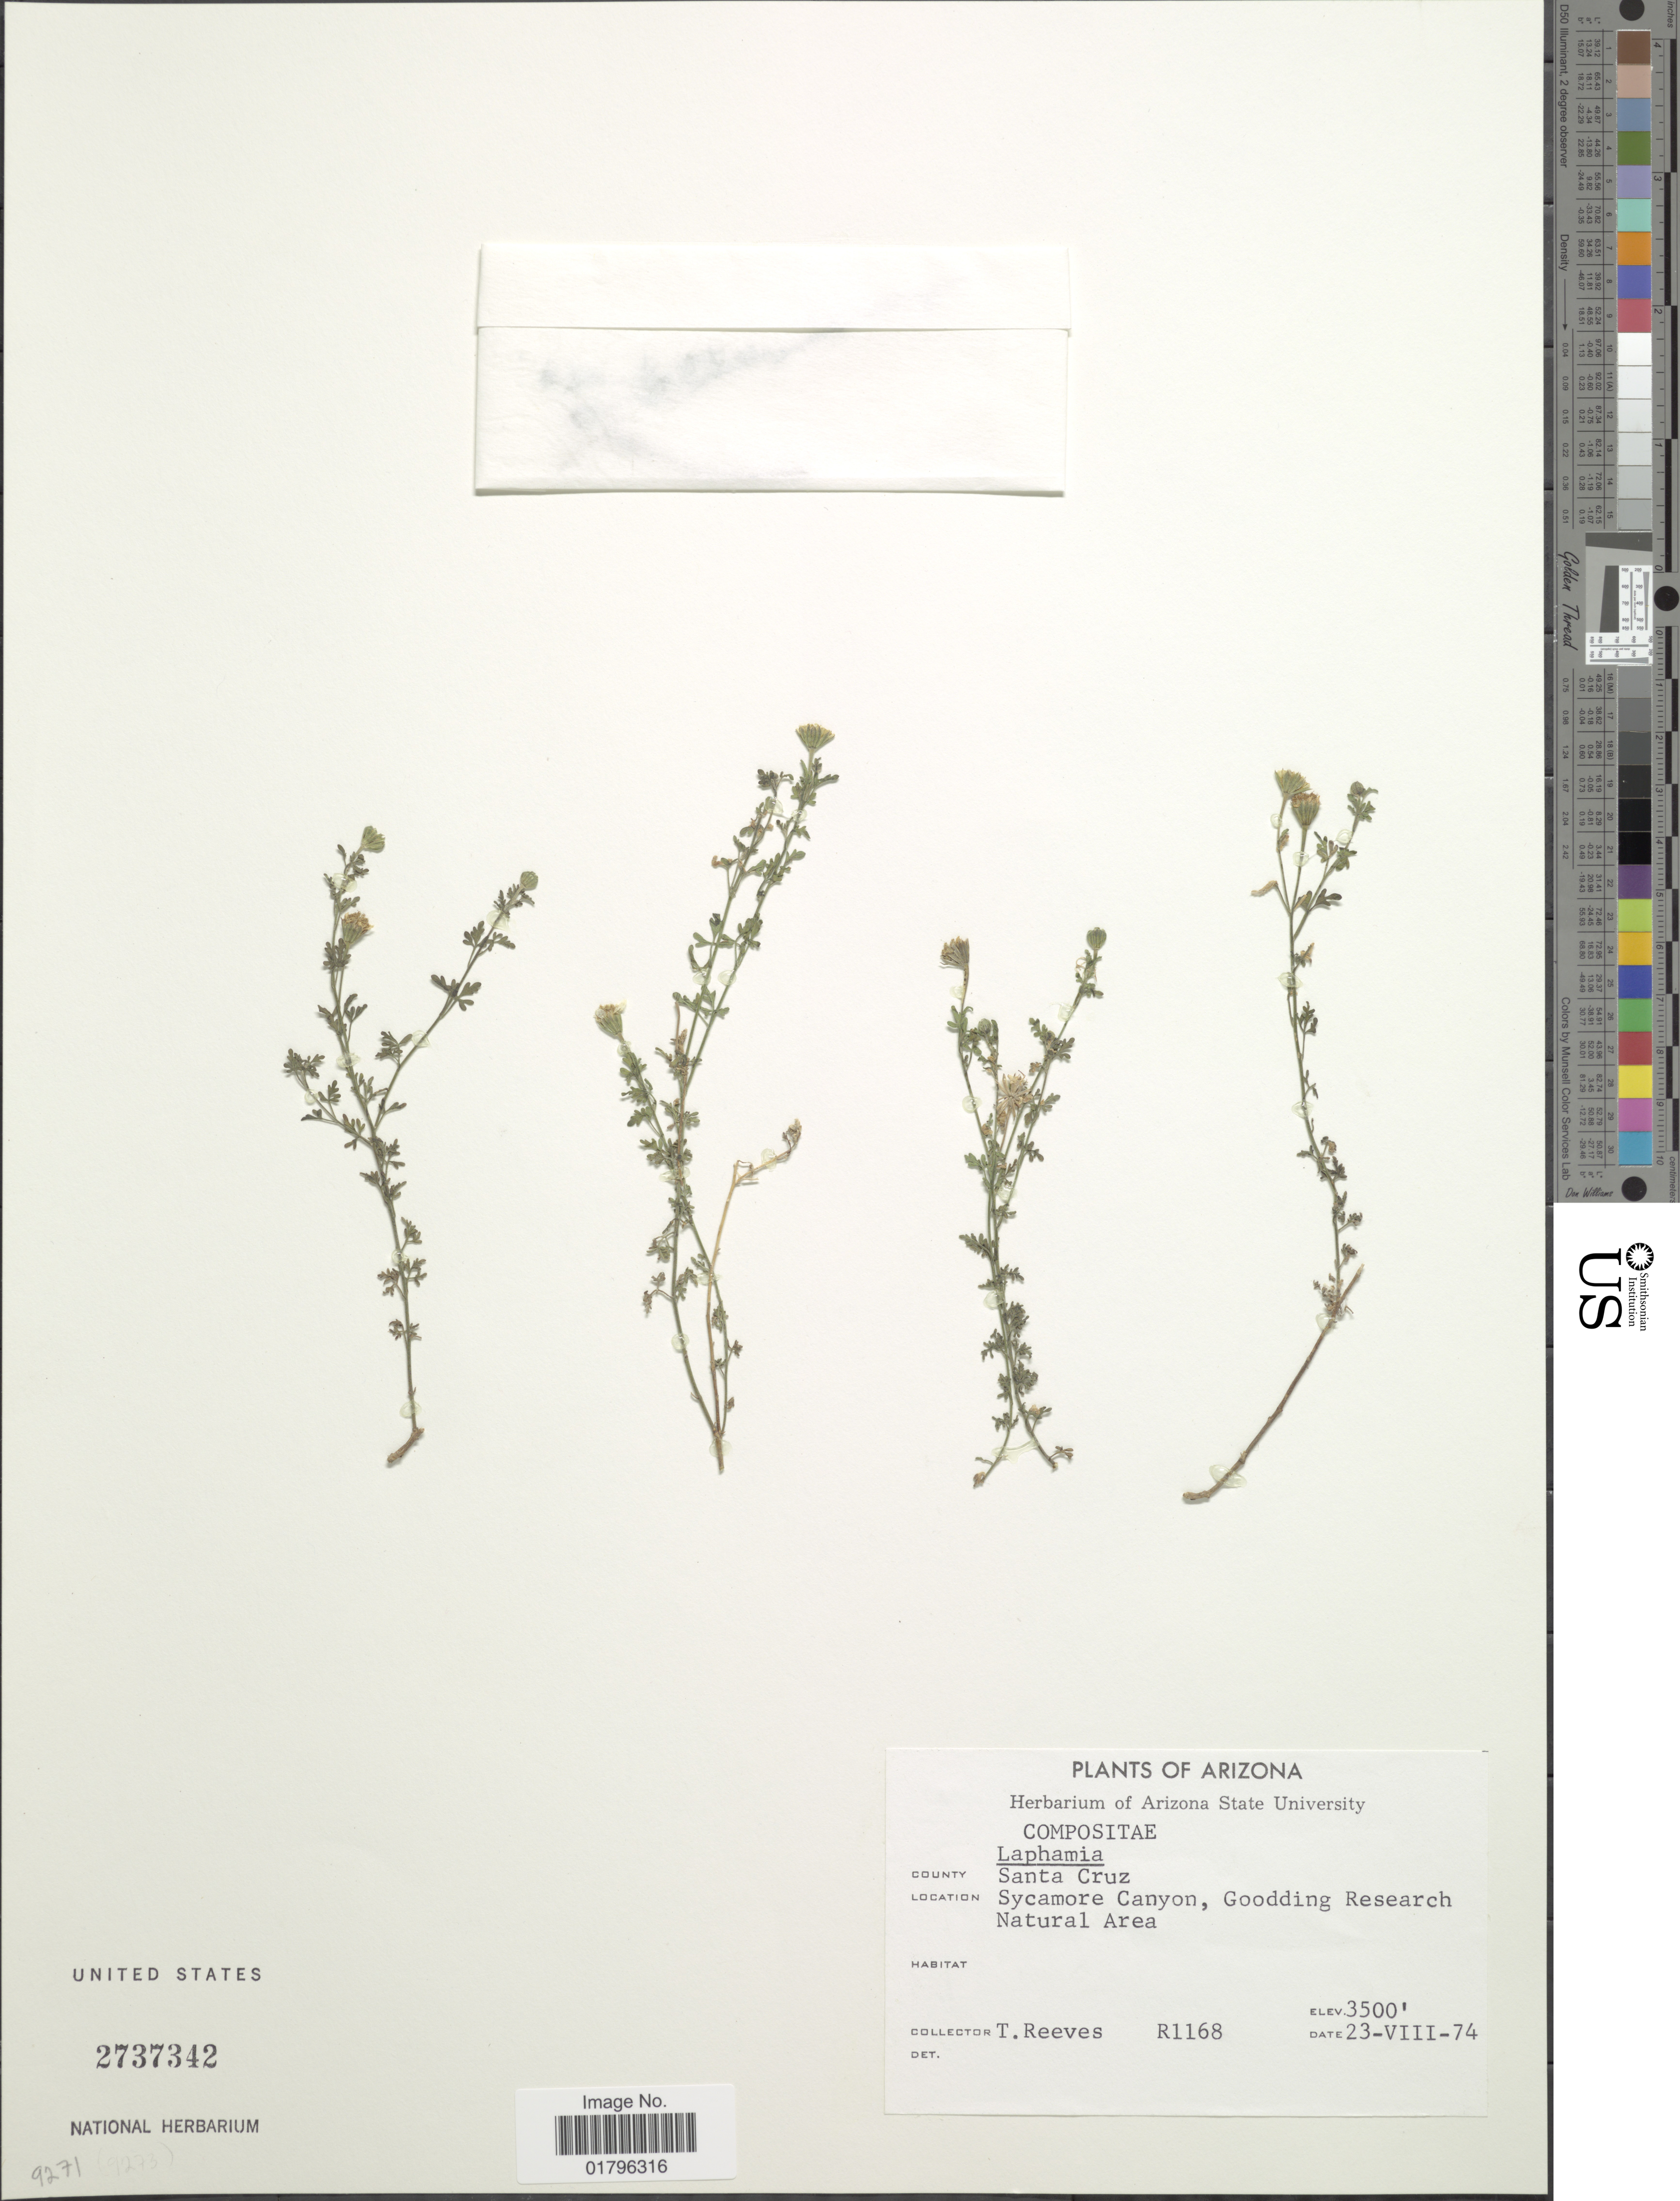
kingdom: Plantae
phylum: Tracheophyta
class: Magnoliopsida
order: Asterales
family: Asteraceae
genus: Perityle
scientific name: Perityle sp.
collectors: T. Reeves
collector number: R1168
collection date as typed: Transcribed d/m/y: 23/8/74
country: United States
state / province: Arizona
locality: County Santa Cruz, Sycamore Canyon, Goodding Research Natural Area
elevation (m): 1067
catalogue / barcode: US 2737342